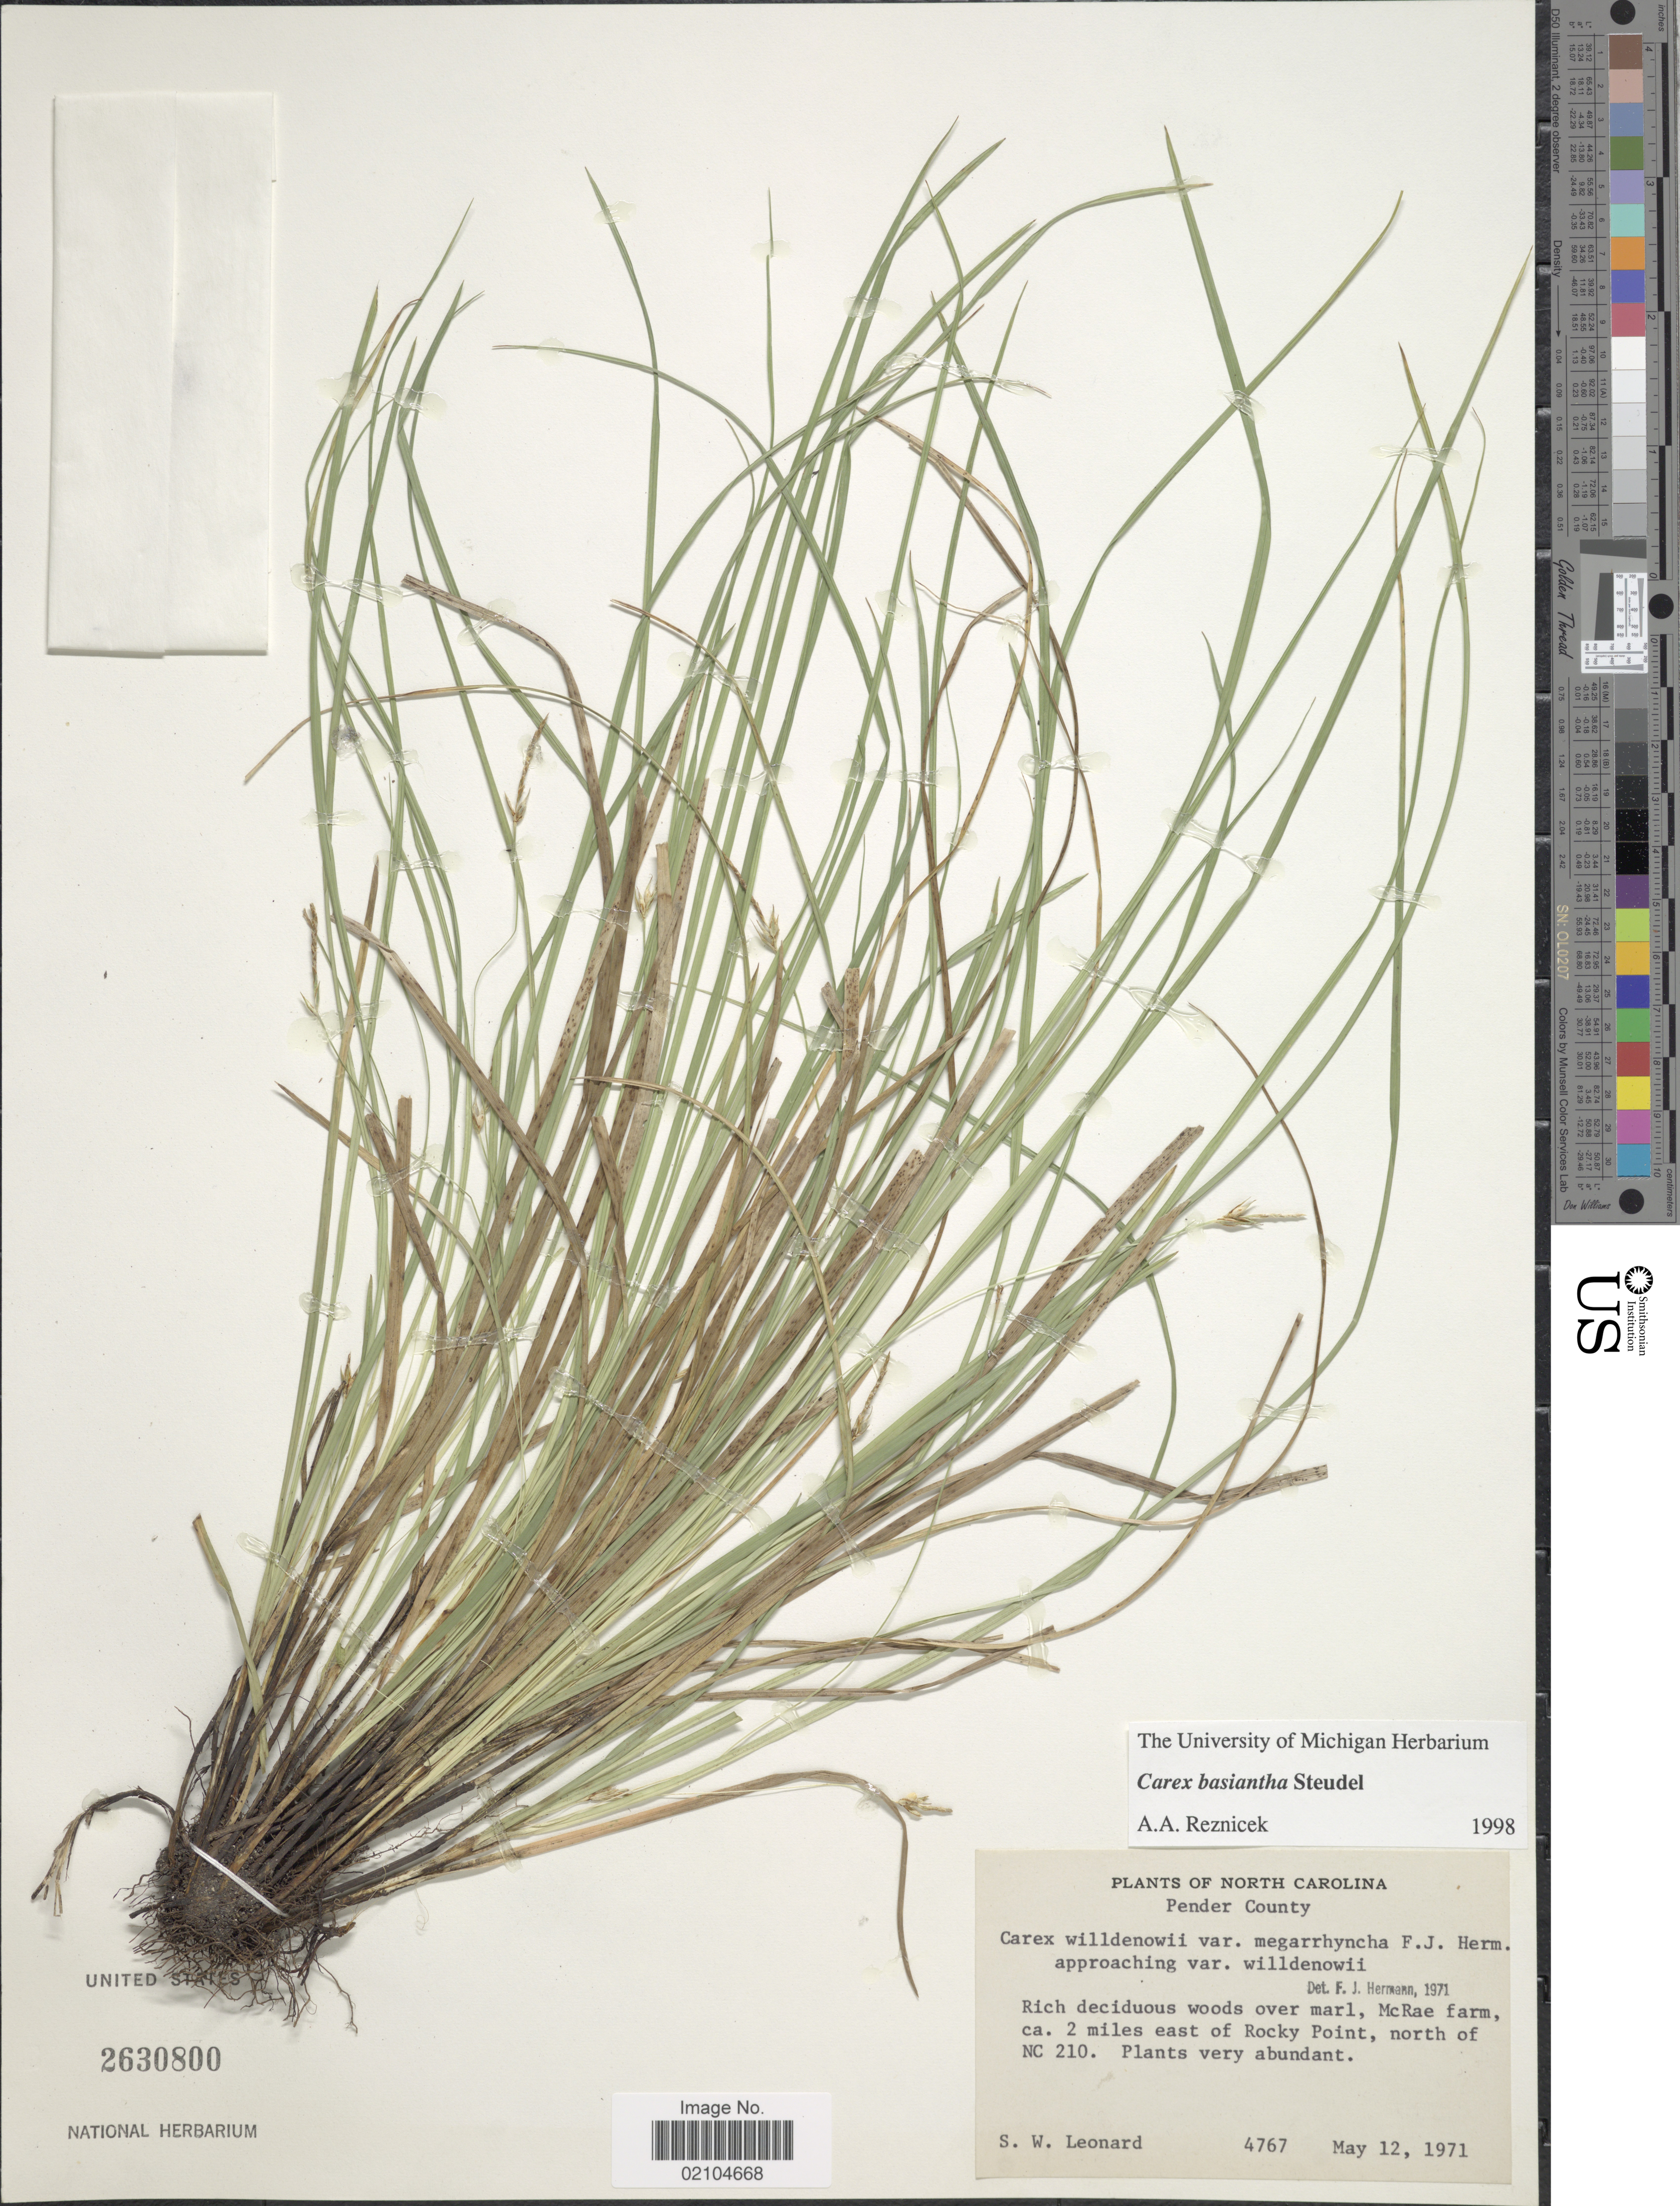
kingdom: Plantae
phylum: Tracheophyta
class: Liliopsida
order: Poales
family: Cyperaceae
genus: Carex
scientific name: Carex basiantha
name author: Steud.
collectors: S. W. Leonard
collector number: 4767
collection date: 1971-05-12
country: United States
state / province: North Carolina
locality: Pender County, McRae farm, 2 miles east of Rocky Point, north of NC 210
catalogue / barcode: US 2630800